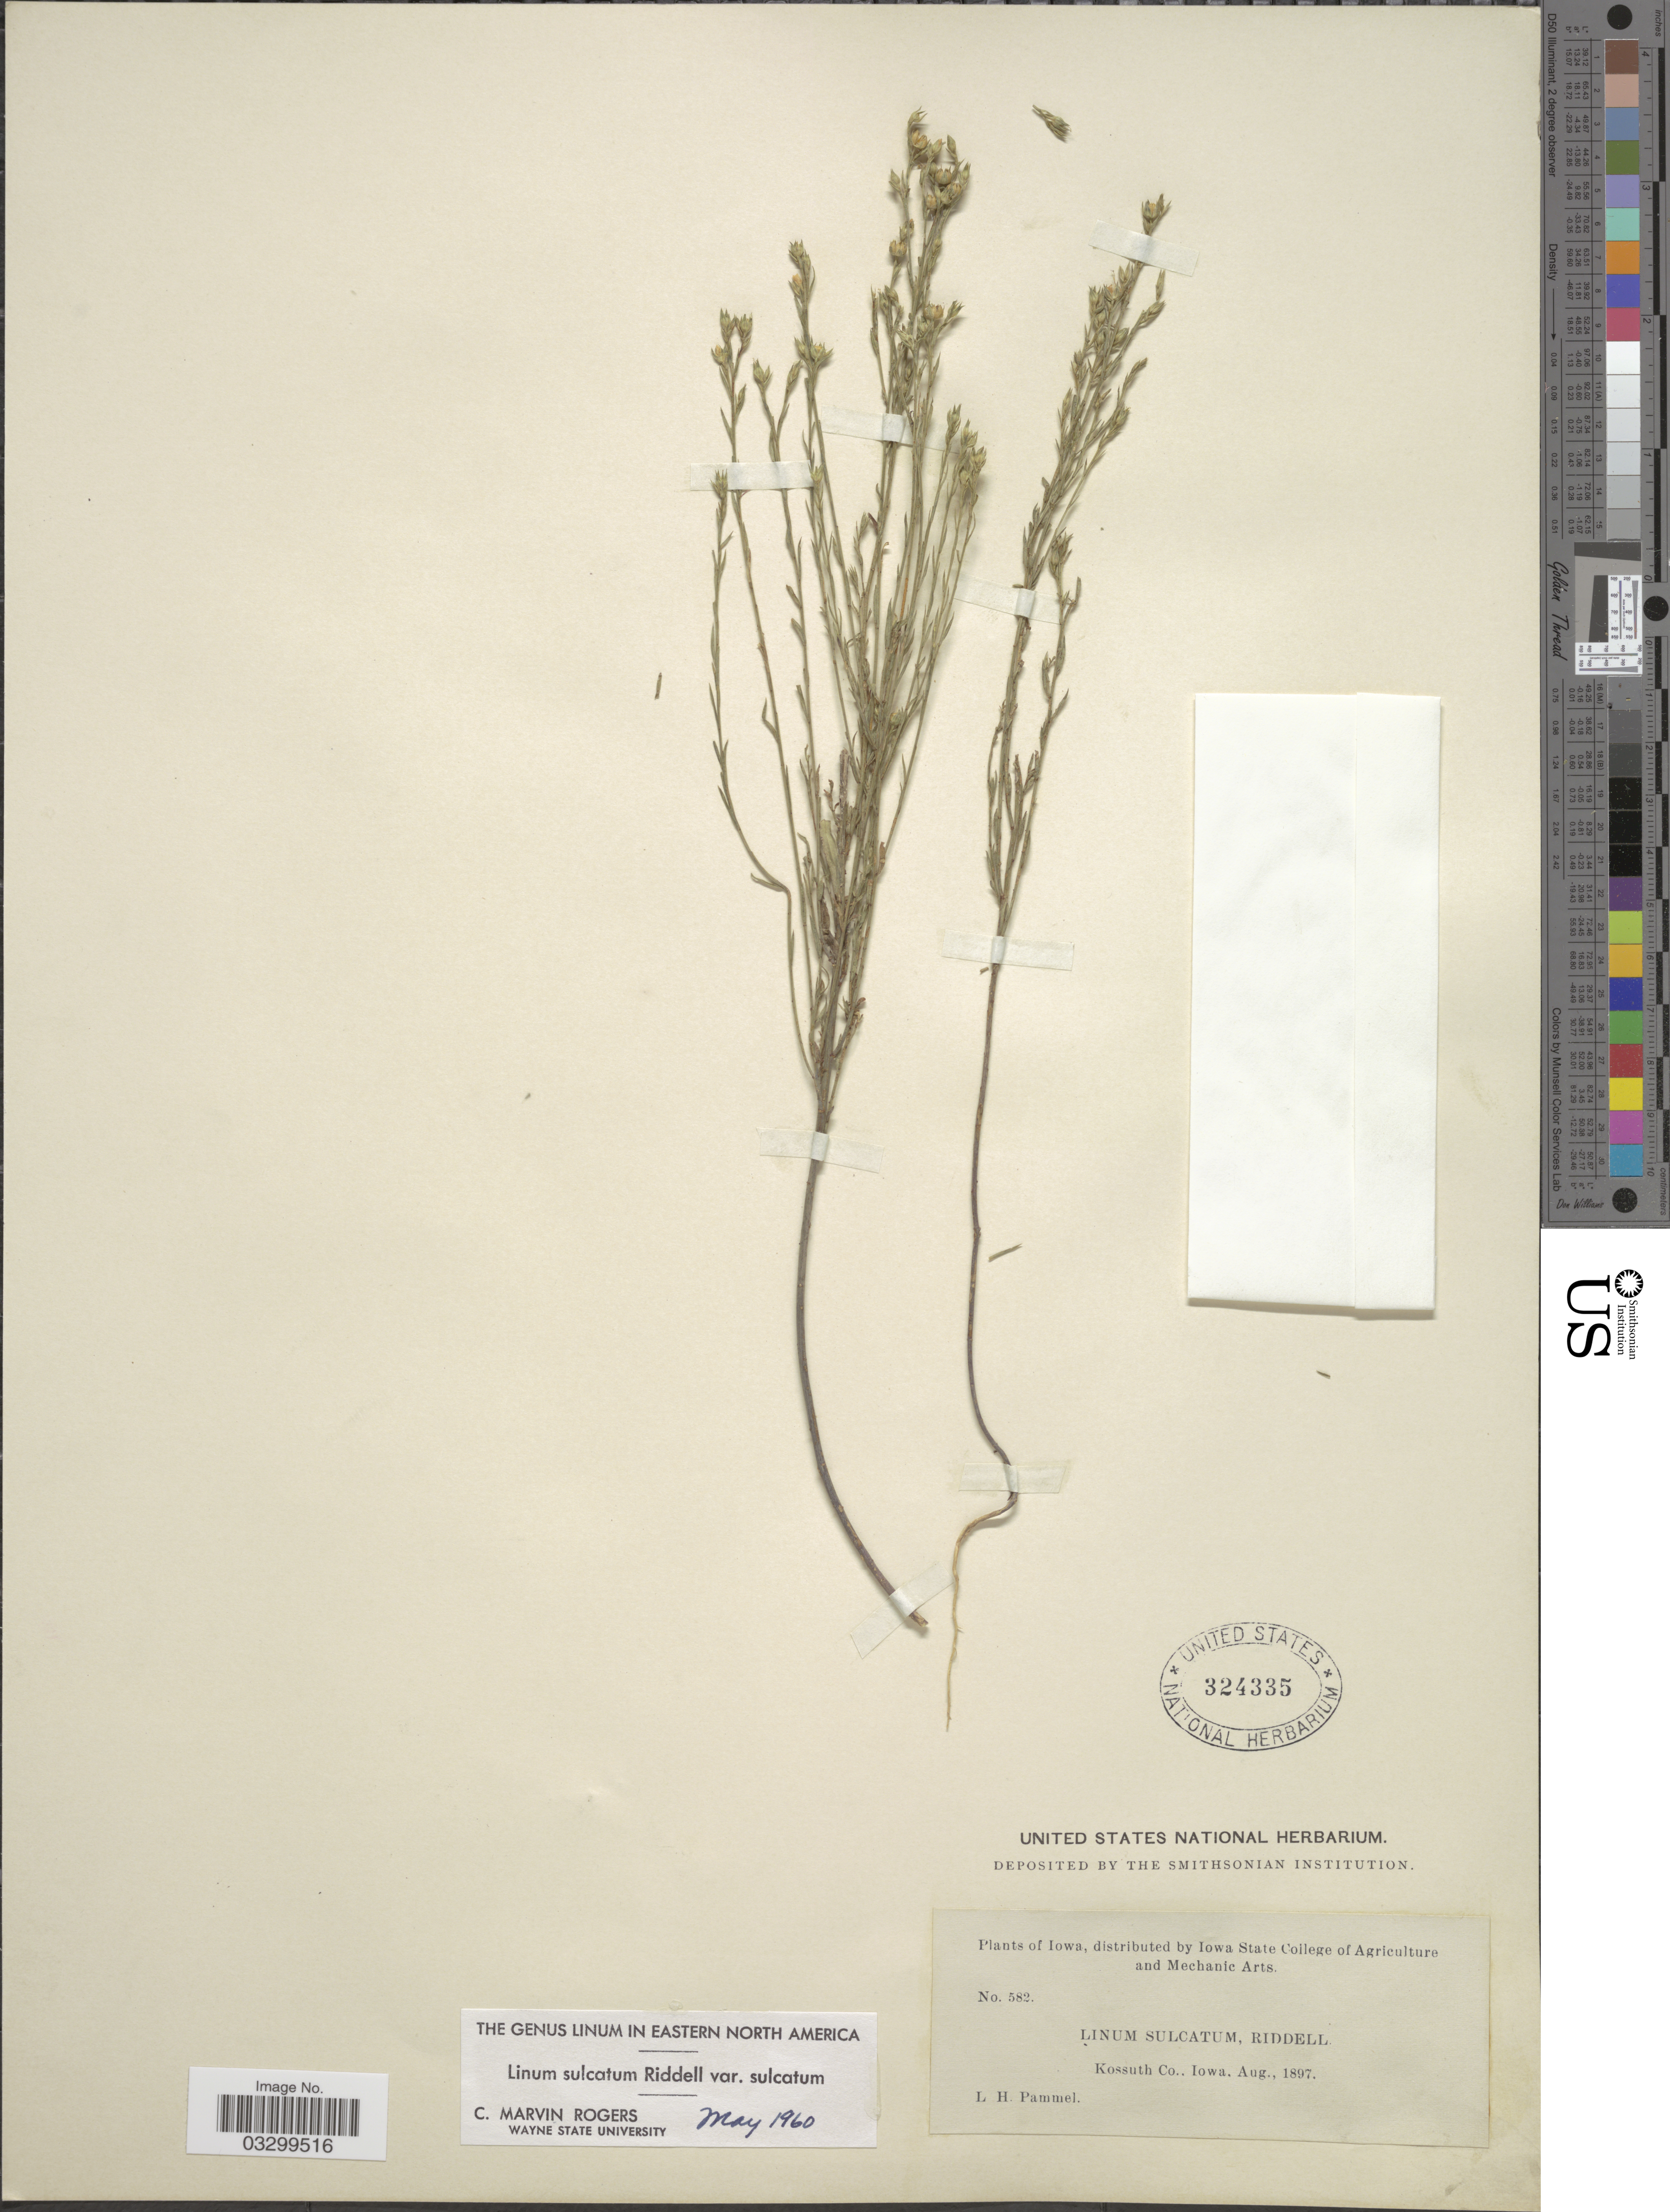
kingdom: Plantae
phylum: Tracheophyta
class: Magnoliopsida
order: Malpighiales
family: Linaceae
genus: Linum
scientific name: Linum sulcatum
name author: Riddell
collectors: L. Pammel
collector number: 582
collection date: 1897-08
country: United States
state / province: Iowa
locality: Kossuth Co.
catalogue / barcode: US 324335